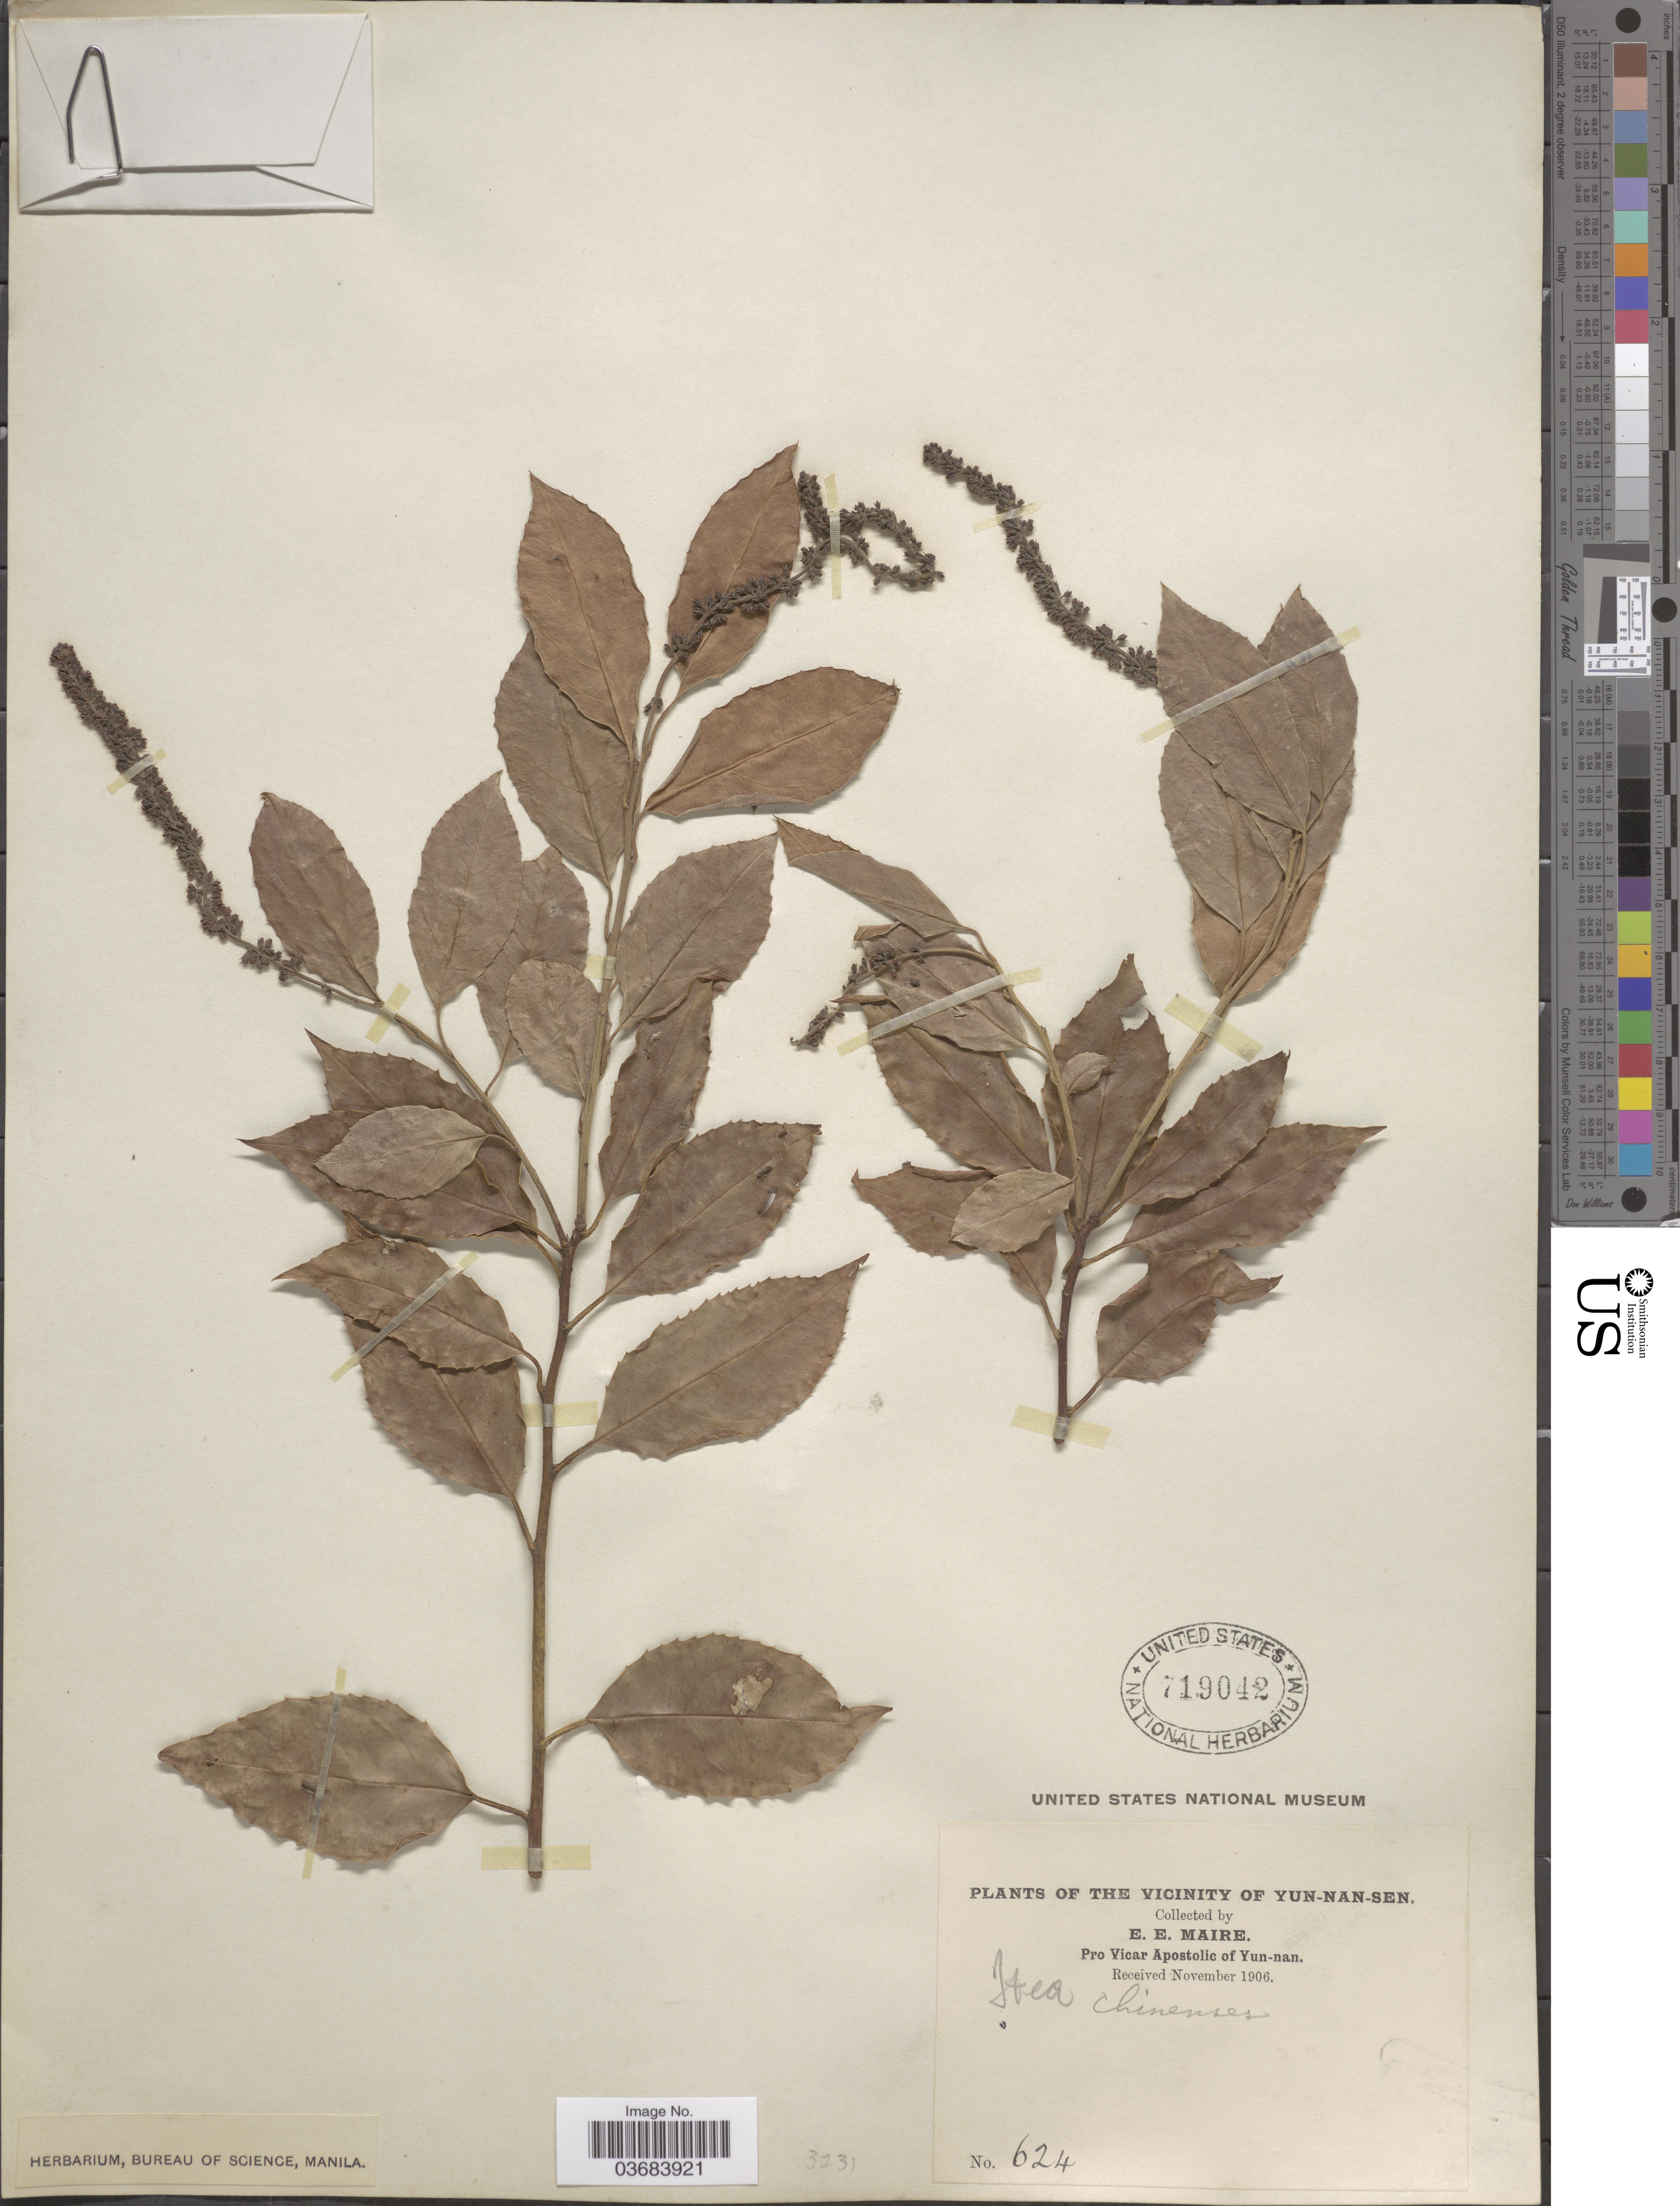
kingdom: Plantae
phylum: Tracheophyta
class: Magnoliopsida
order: Saxifragales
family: Iteaceae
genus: Itea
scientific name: Itea chinensis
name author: W. Hook. & H.J. Arn.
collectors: E. E. Maire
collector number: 624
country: China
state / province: Yunnan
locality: The vicinity of Yun-nan-sen. Pro Vicar Apostolic of Yun-nan.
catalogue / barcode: US 719042